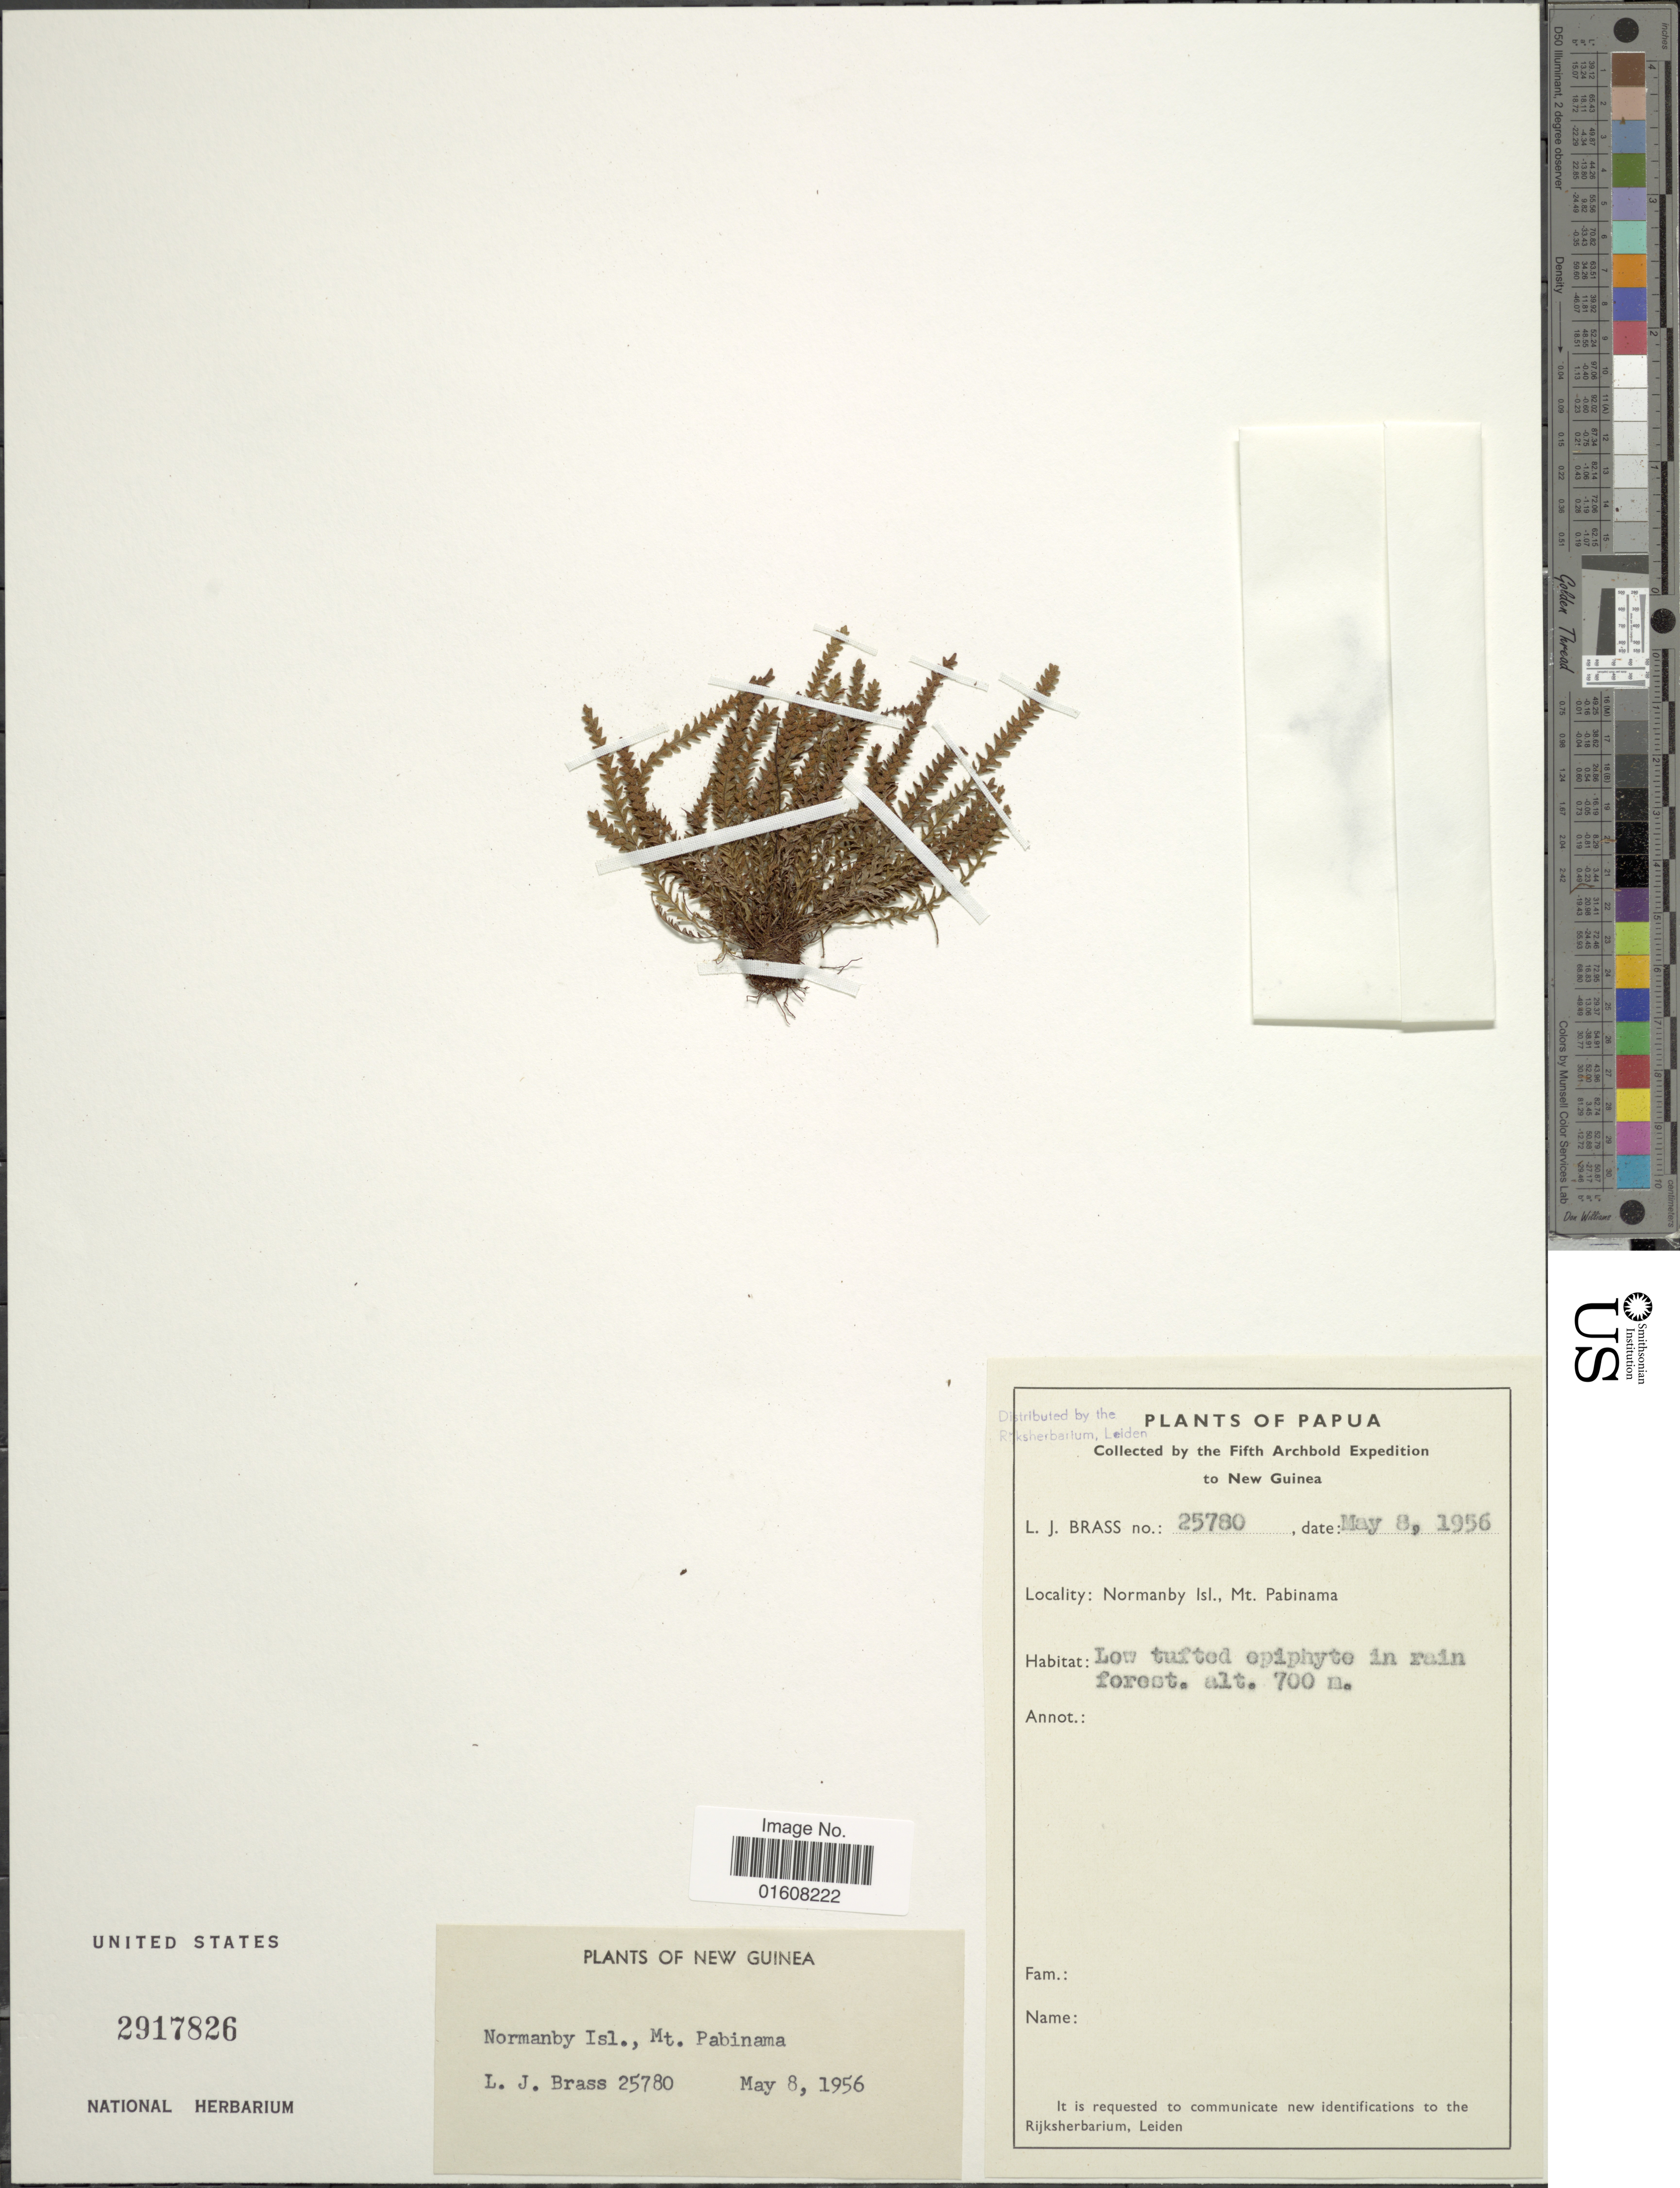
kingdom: Plantae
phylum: Tracheophyta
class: Polypodiopsida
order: Polypodiales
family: Polypodiaceae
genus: Grammitis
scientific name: Grammitis sp.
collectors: L. J. Brass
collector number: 25780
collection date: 1956-05-08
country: Papua New Guinea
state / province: Milne Bay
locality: Papua. Normanby Isl., Mt. Pabinama. New Guinea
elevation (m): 700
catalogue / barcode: US 2917826